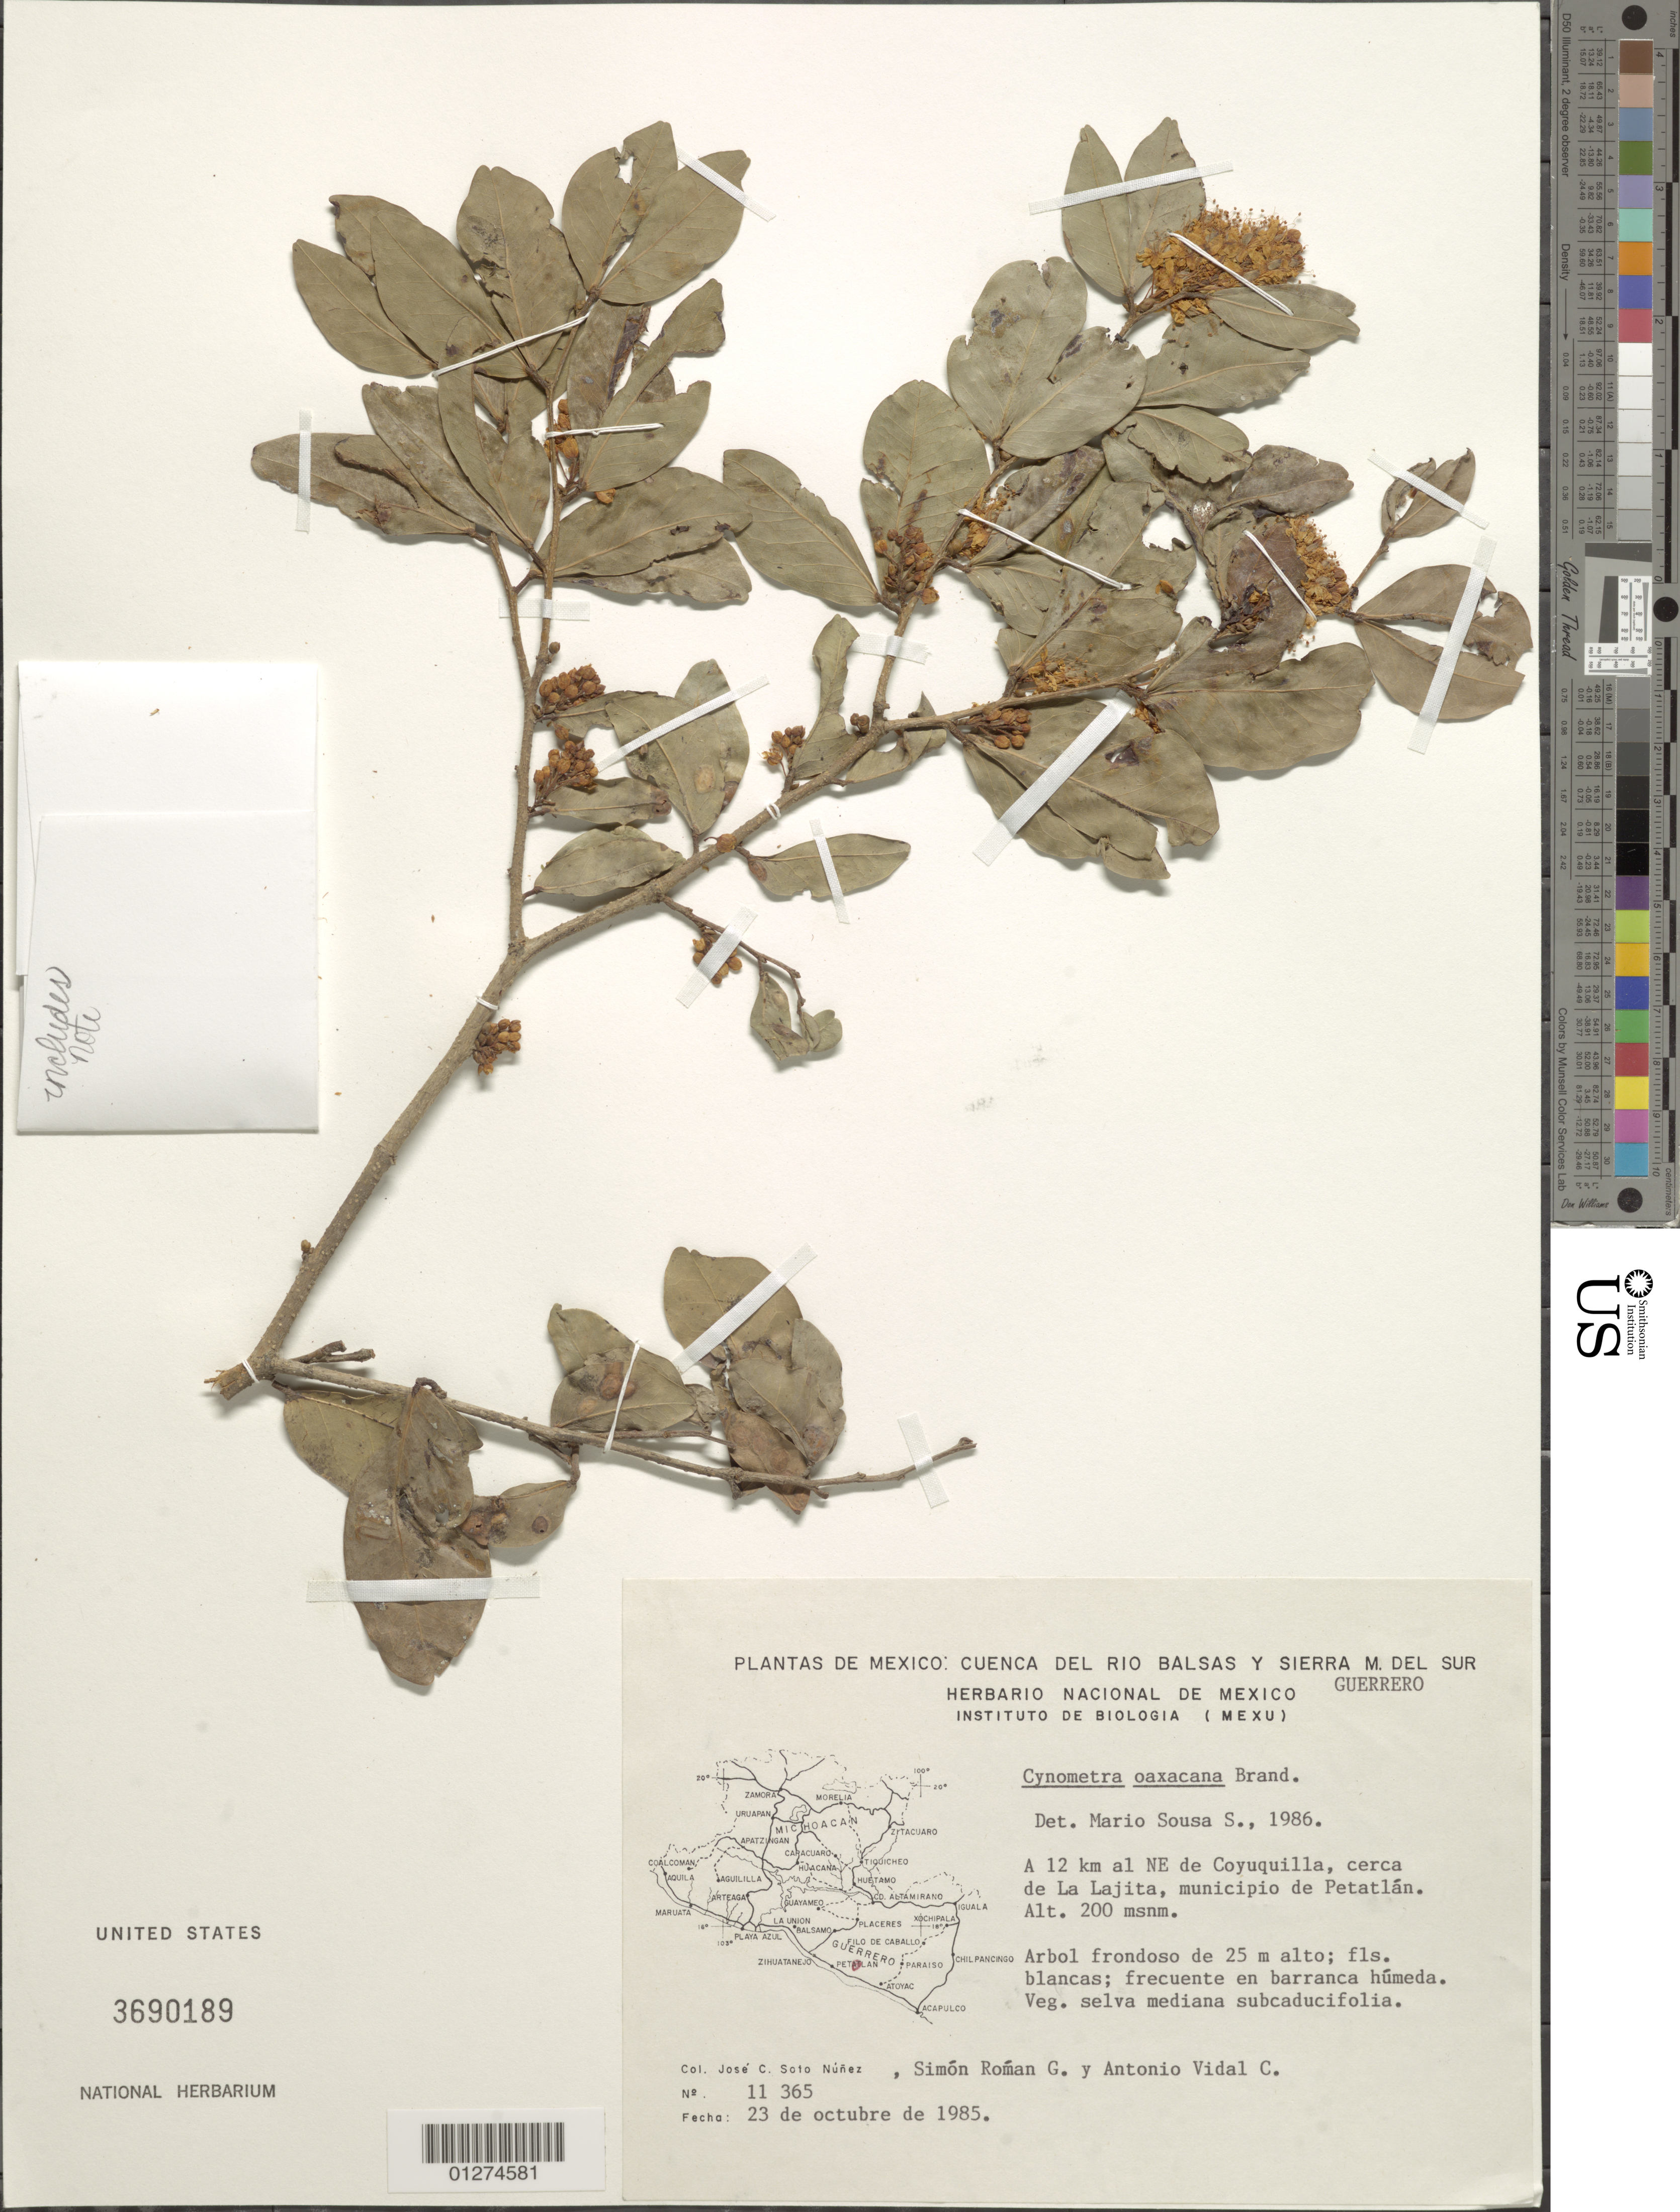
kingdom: Plantae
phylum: Tracheophyta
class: Magnoliopsida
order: Fabales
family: Fabaceae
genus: Cynometra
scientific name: Cynometra oaxacana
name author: Brandegee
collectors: J. C. Soto Núñez, S. Román G. & A. Vidal C.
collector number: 11365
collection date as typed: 23 Oct 1985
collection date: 1985-10-23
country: Mexico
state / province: Guerrero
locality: A 12 km al NE of Coyuquita, cerca de la Lajita, municipio de Petatlan.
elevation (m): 200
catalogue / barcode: US 3690189